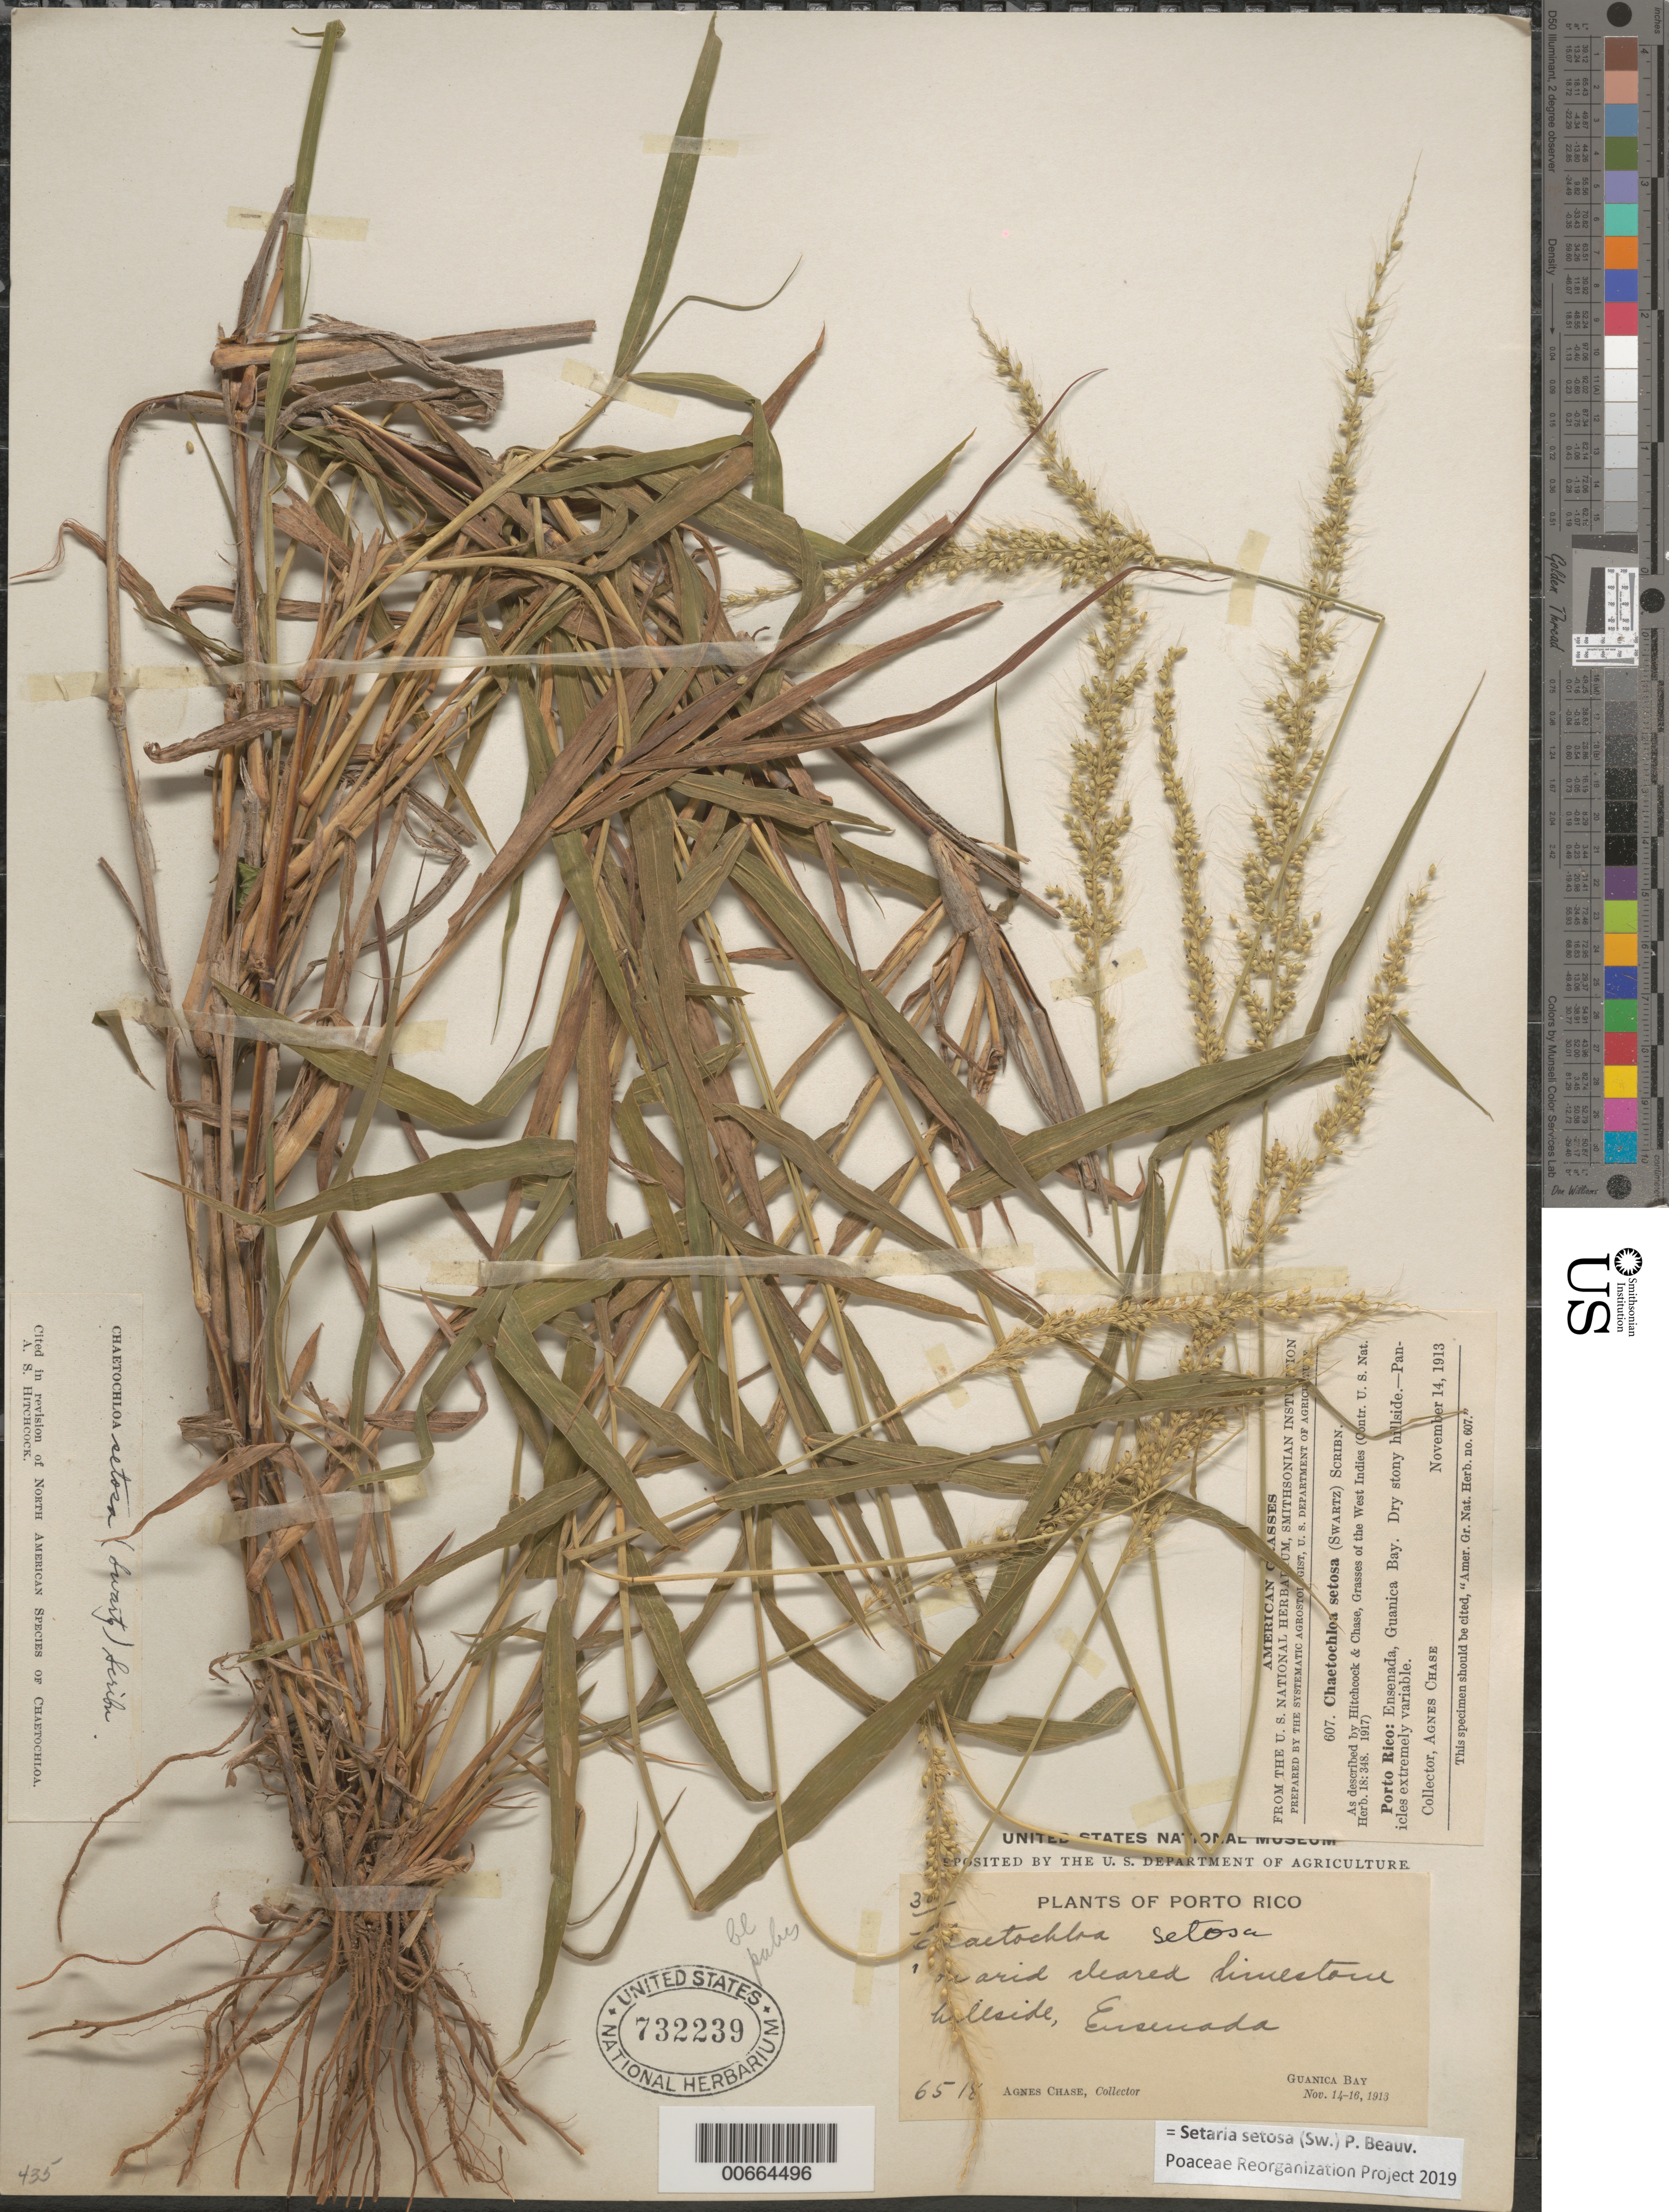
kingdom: Plantae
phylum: Tracheophyta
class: Liliopsida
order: Poales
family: Poaceae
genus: Setaria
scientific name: Setaria setosa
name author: (Sw.) P. Beauv.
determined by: Poaceae Reorganization Project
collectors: A. Chase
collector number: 6518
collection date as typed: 14 Nov 1913 to 16 Nov 1913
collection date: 1913-11-14/1913-11-16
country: Puerto Rico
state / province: Guánica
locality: Ensenada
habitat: On arid cleared limestone hillside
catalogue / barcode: US 732239